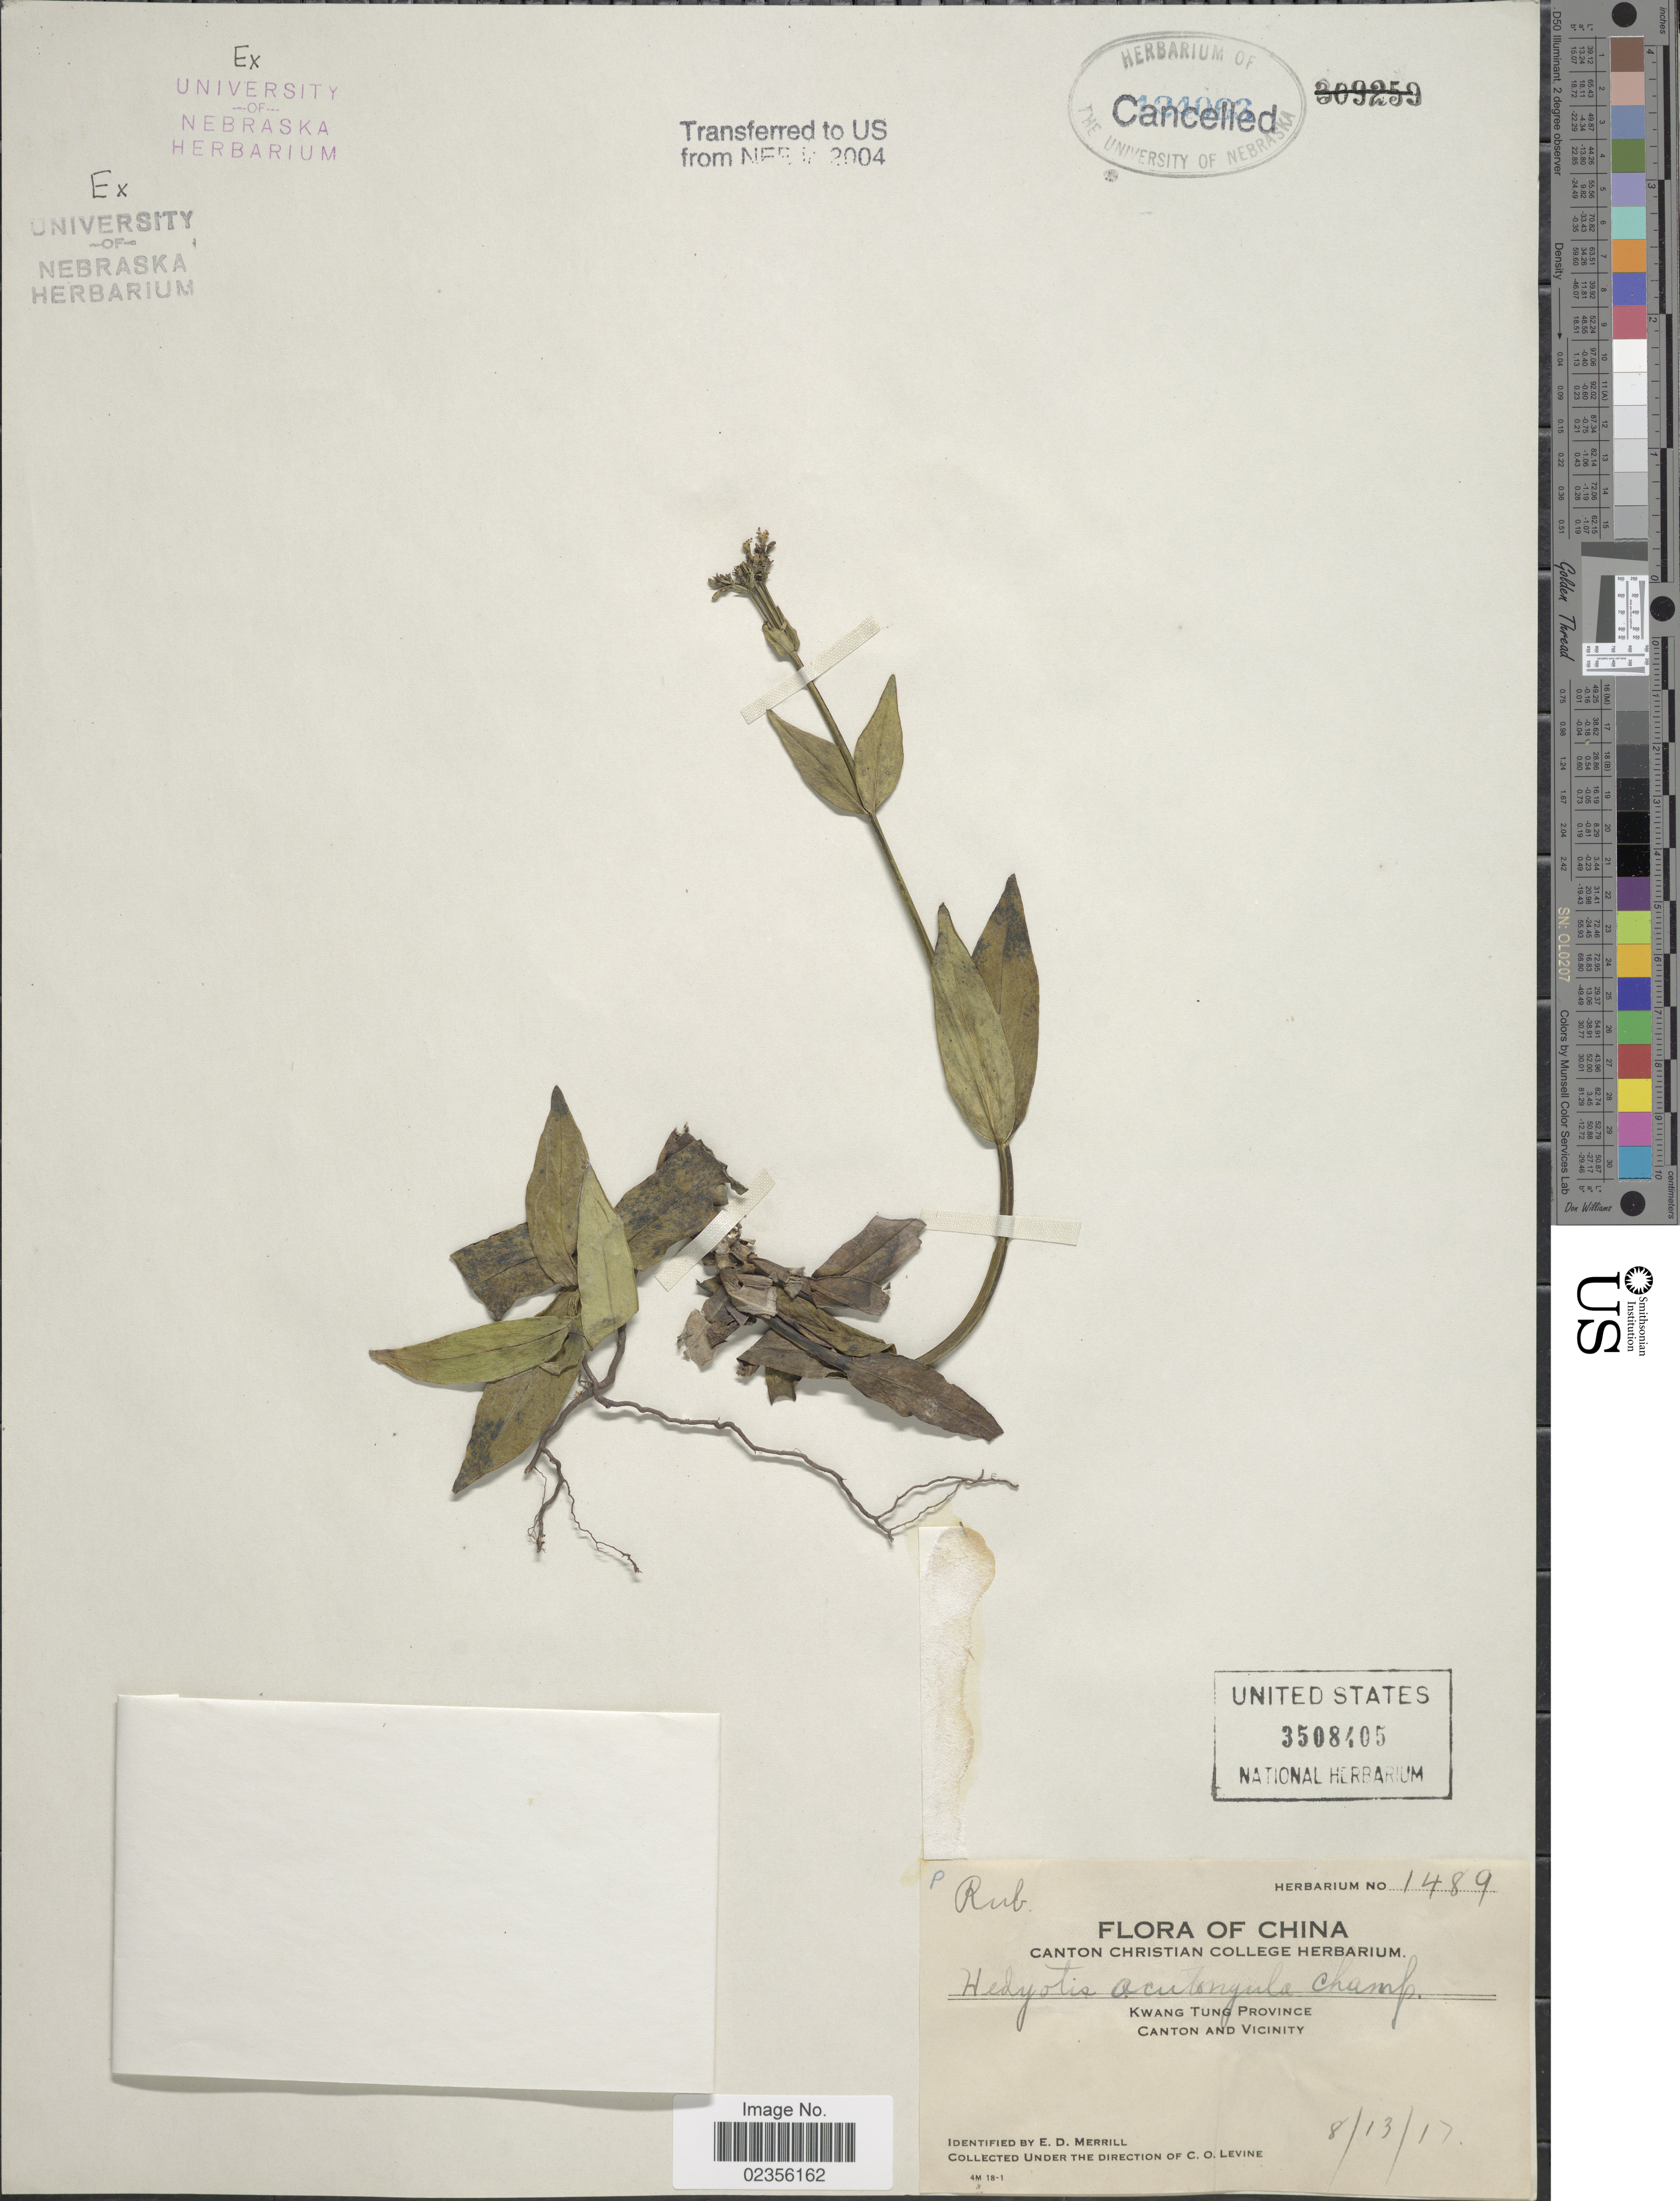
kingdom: Plantae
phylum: Tracheophyta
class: Magnoliopsida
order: Gentianales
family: Rubiaceae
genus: Hedyotis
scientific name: Hedyotis acutangula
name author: Champ. ex Benth.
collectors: C. O. Levine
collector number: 1489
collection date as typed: Transcribed d/m/y: 13/8/17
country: China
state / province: Guangdong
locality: Kwang Tung Province. Canton and vicinity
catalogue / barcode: US 3508405